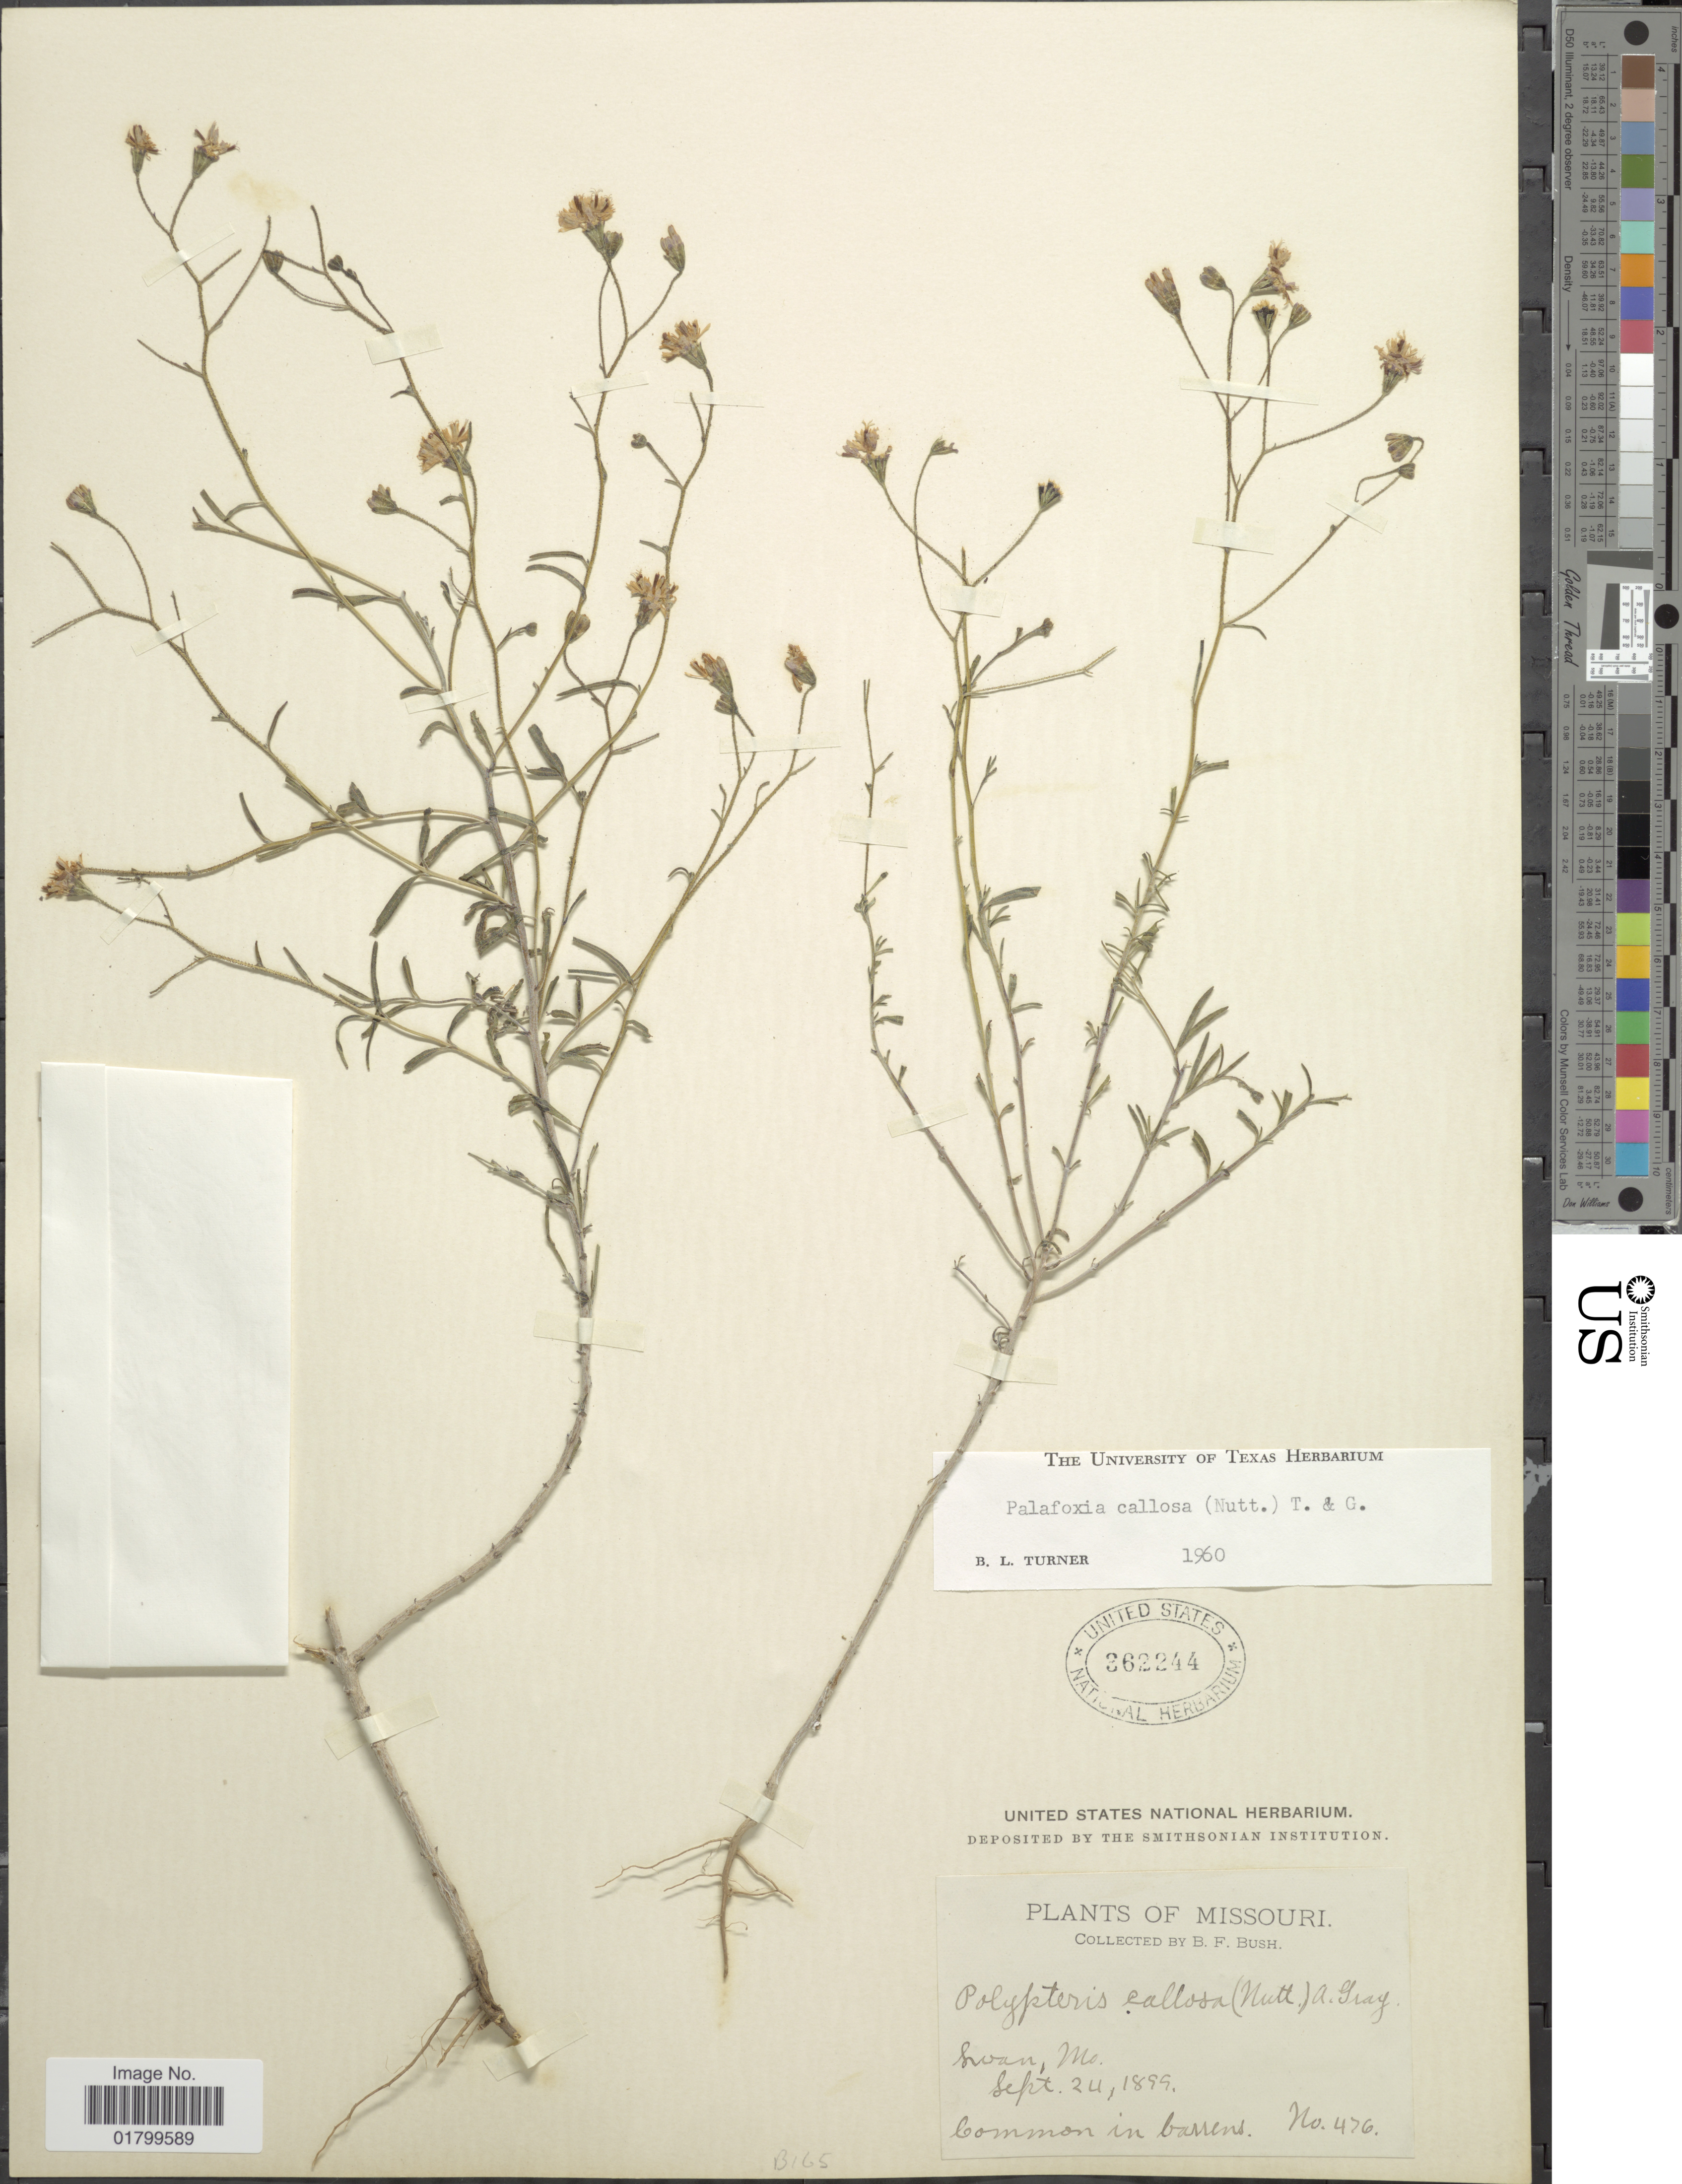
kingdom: Plantae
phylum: Tracheophyta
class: Magnoliopsida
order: Asterales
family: Asteraceae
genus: Palafoxia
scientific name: Palafoxia callosa var. callosa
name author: (Nutt.) Torr. & A. Gray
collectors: B. F. Bush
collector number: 476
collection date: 1899-09-24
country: United States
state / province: Missouri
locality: Swan, Mo.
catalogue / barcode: US 362244